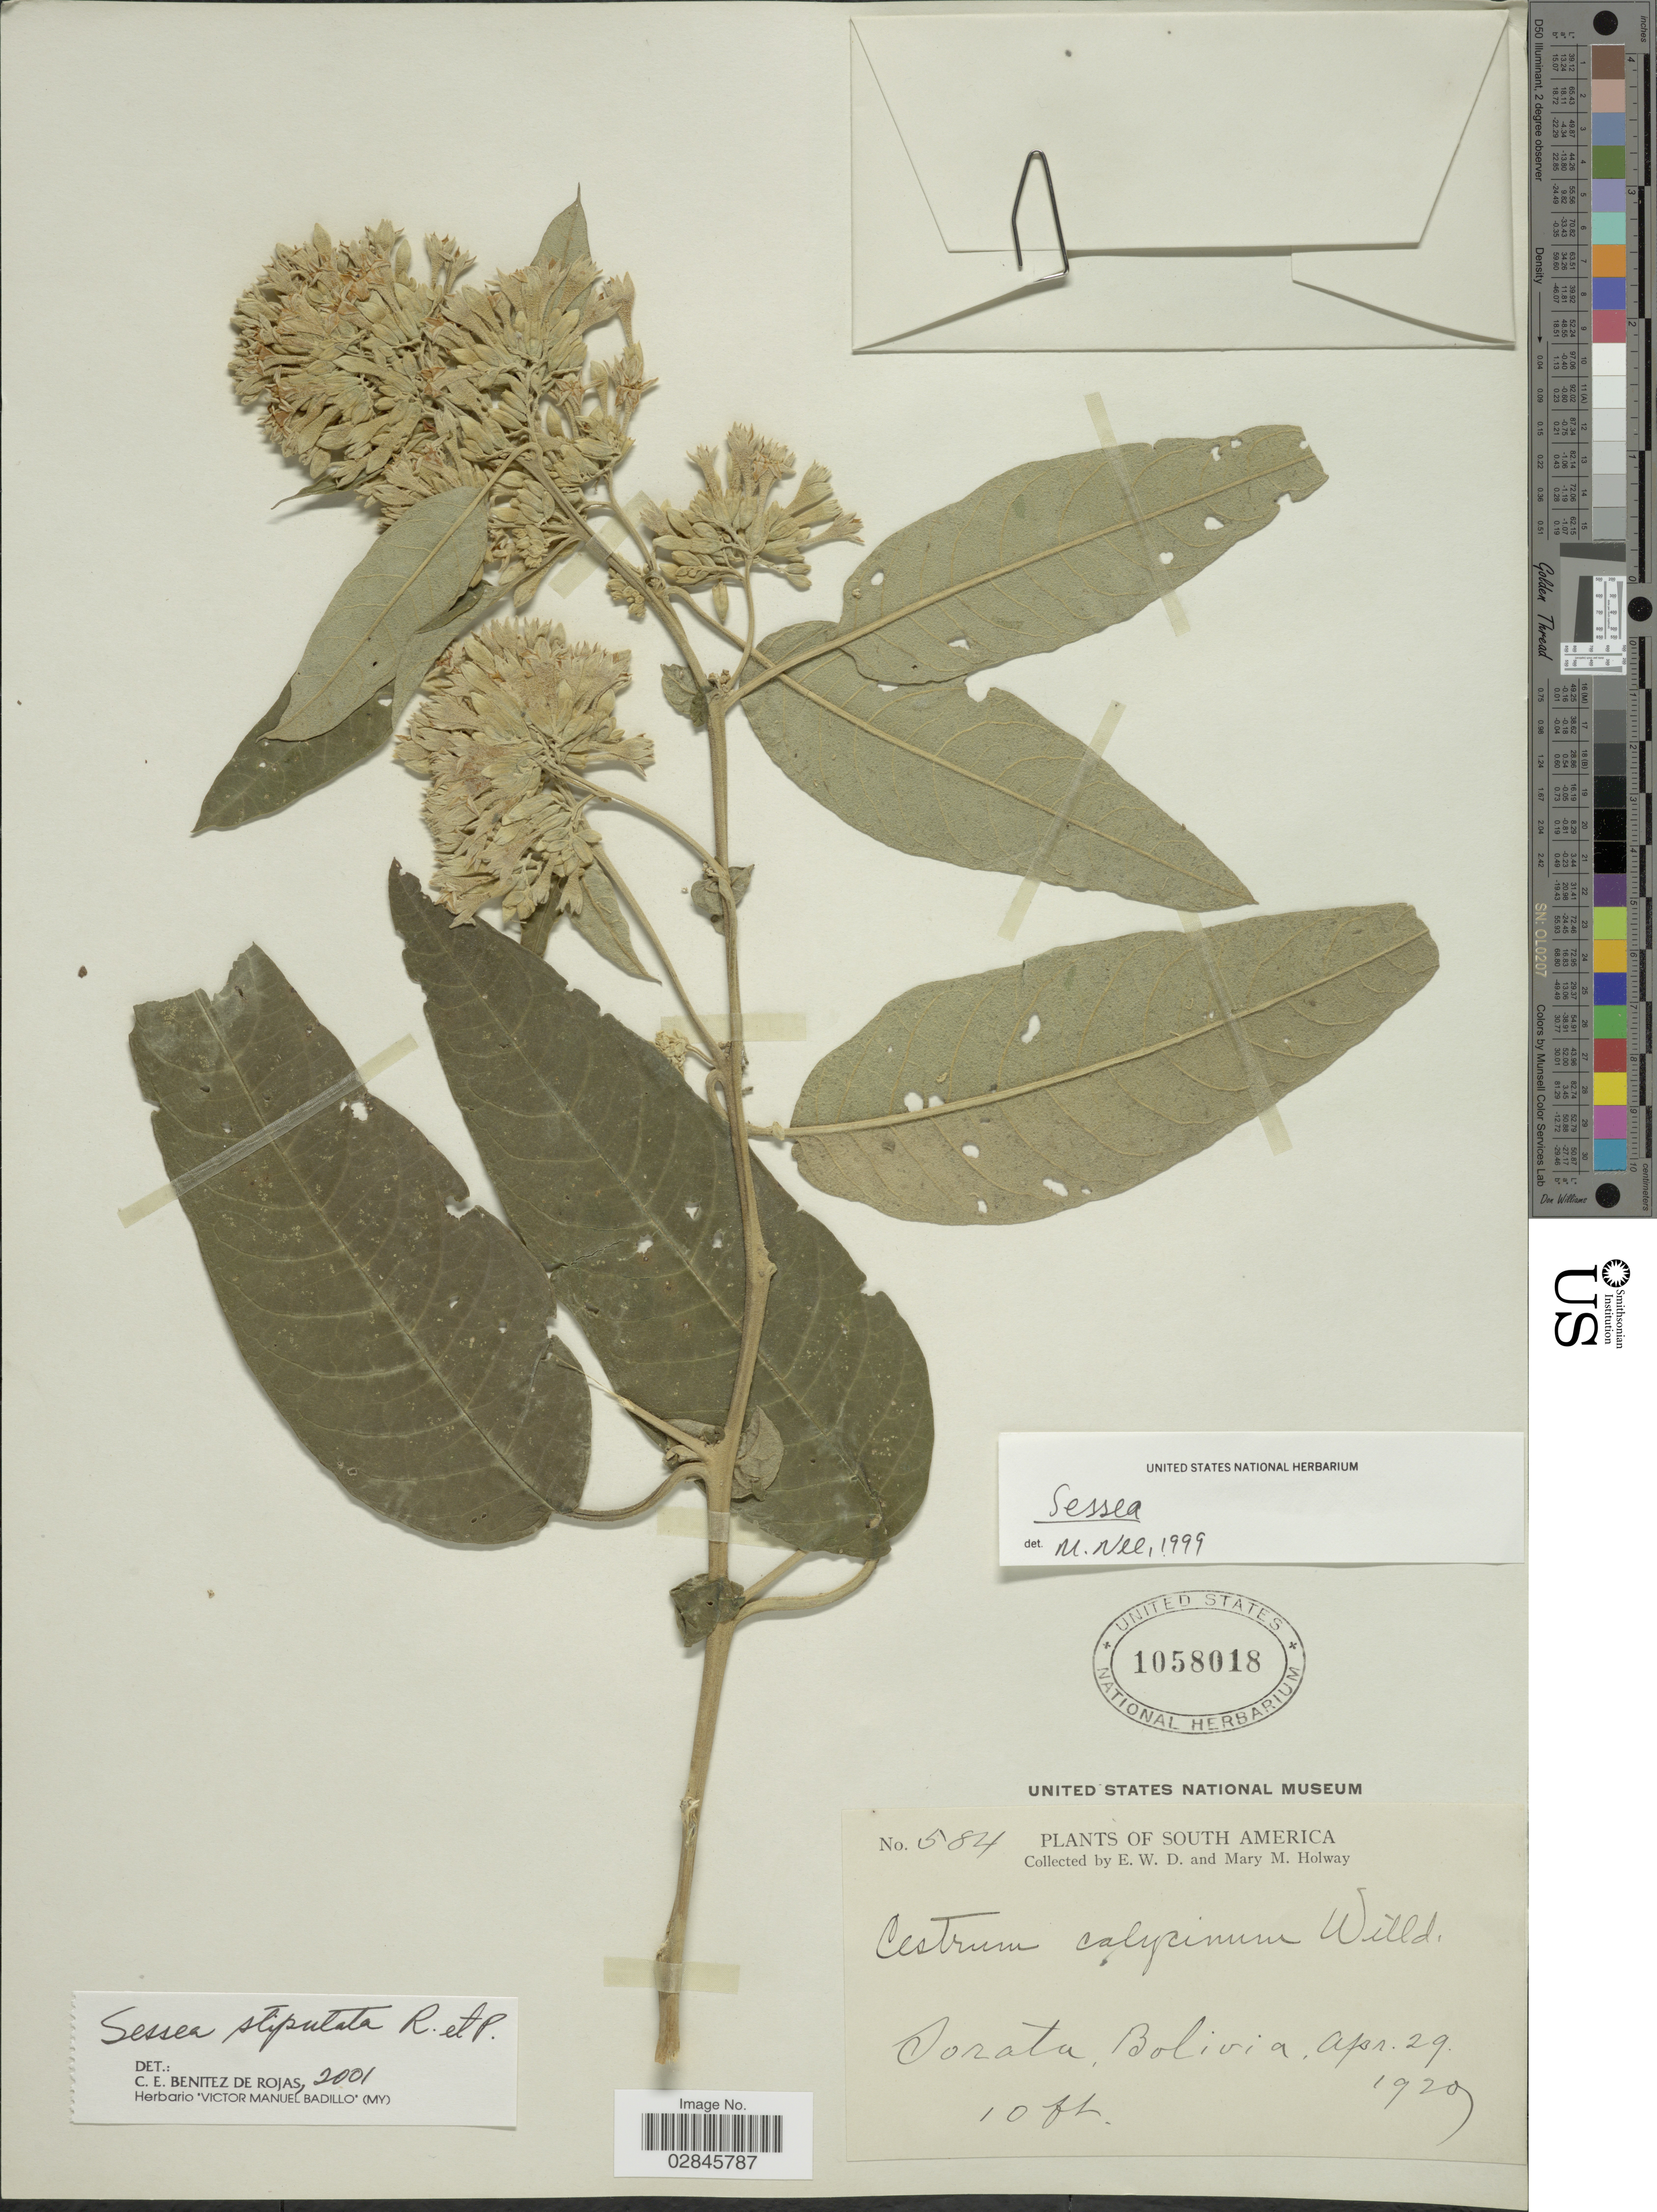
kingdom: Plantae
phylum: Tracheophyta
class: Magnoliopsida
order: Solanales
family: Solanaceae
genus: Sessea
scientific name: Sessea stipulata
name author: Ruiz & Pav.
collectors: E. W. D. Holway & M. M. Holway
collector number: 584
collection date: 1929-04-29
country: Bolivia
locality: Sorata.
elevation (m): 3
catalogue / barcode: US 1058018